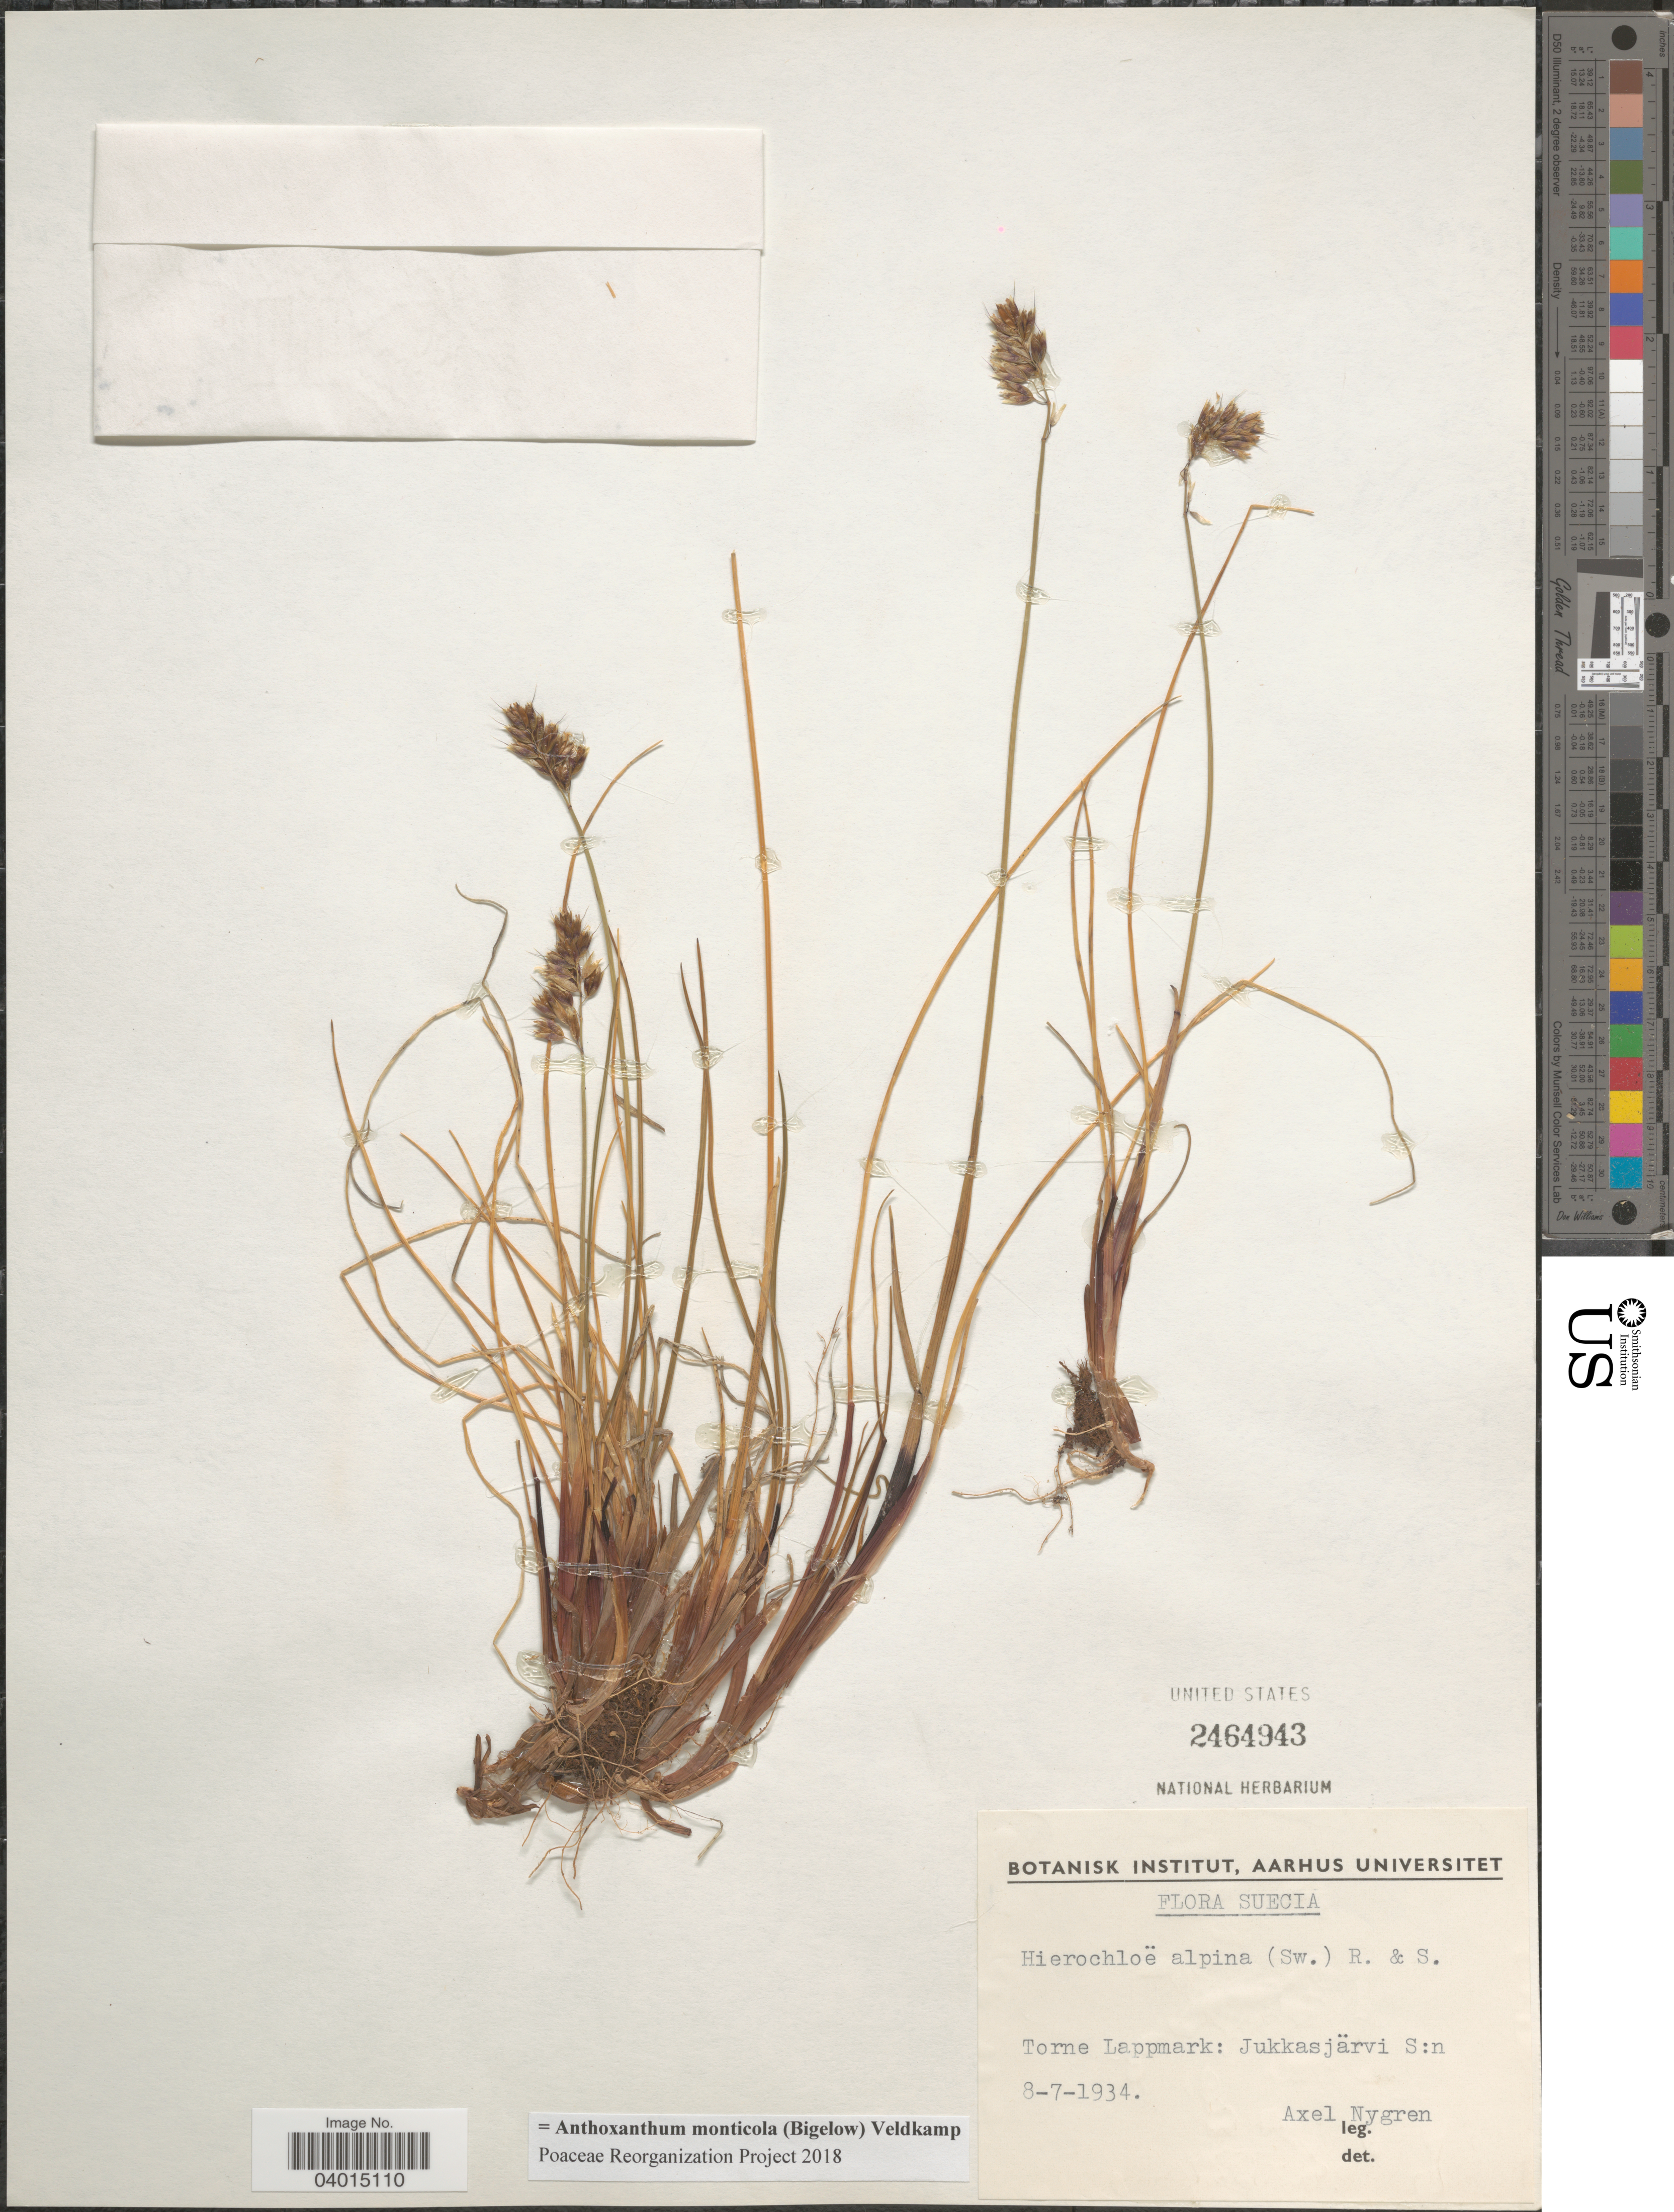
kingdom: Plantae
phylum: Tracheophyta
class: Liliopsida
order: Poales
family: Poaceae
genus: Anthoxanthum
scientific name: Anthoxanthum monticola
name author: (Bigelow) Veldkamp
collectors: A. Nygren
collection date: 1934-07-08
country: Sweden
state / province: Norrbotten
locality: Suecia. Torne Lappmark: Jukkasjärvi.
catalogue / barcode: US 2464943